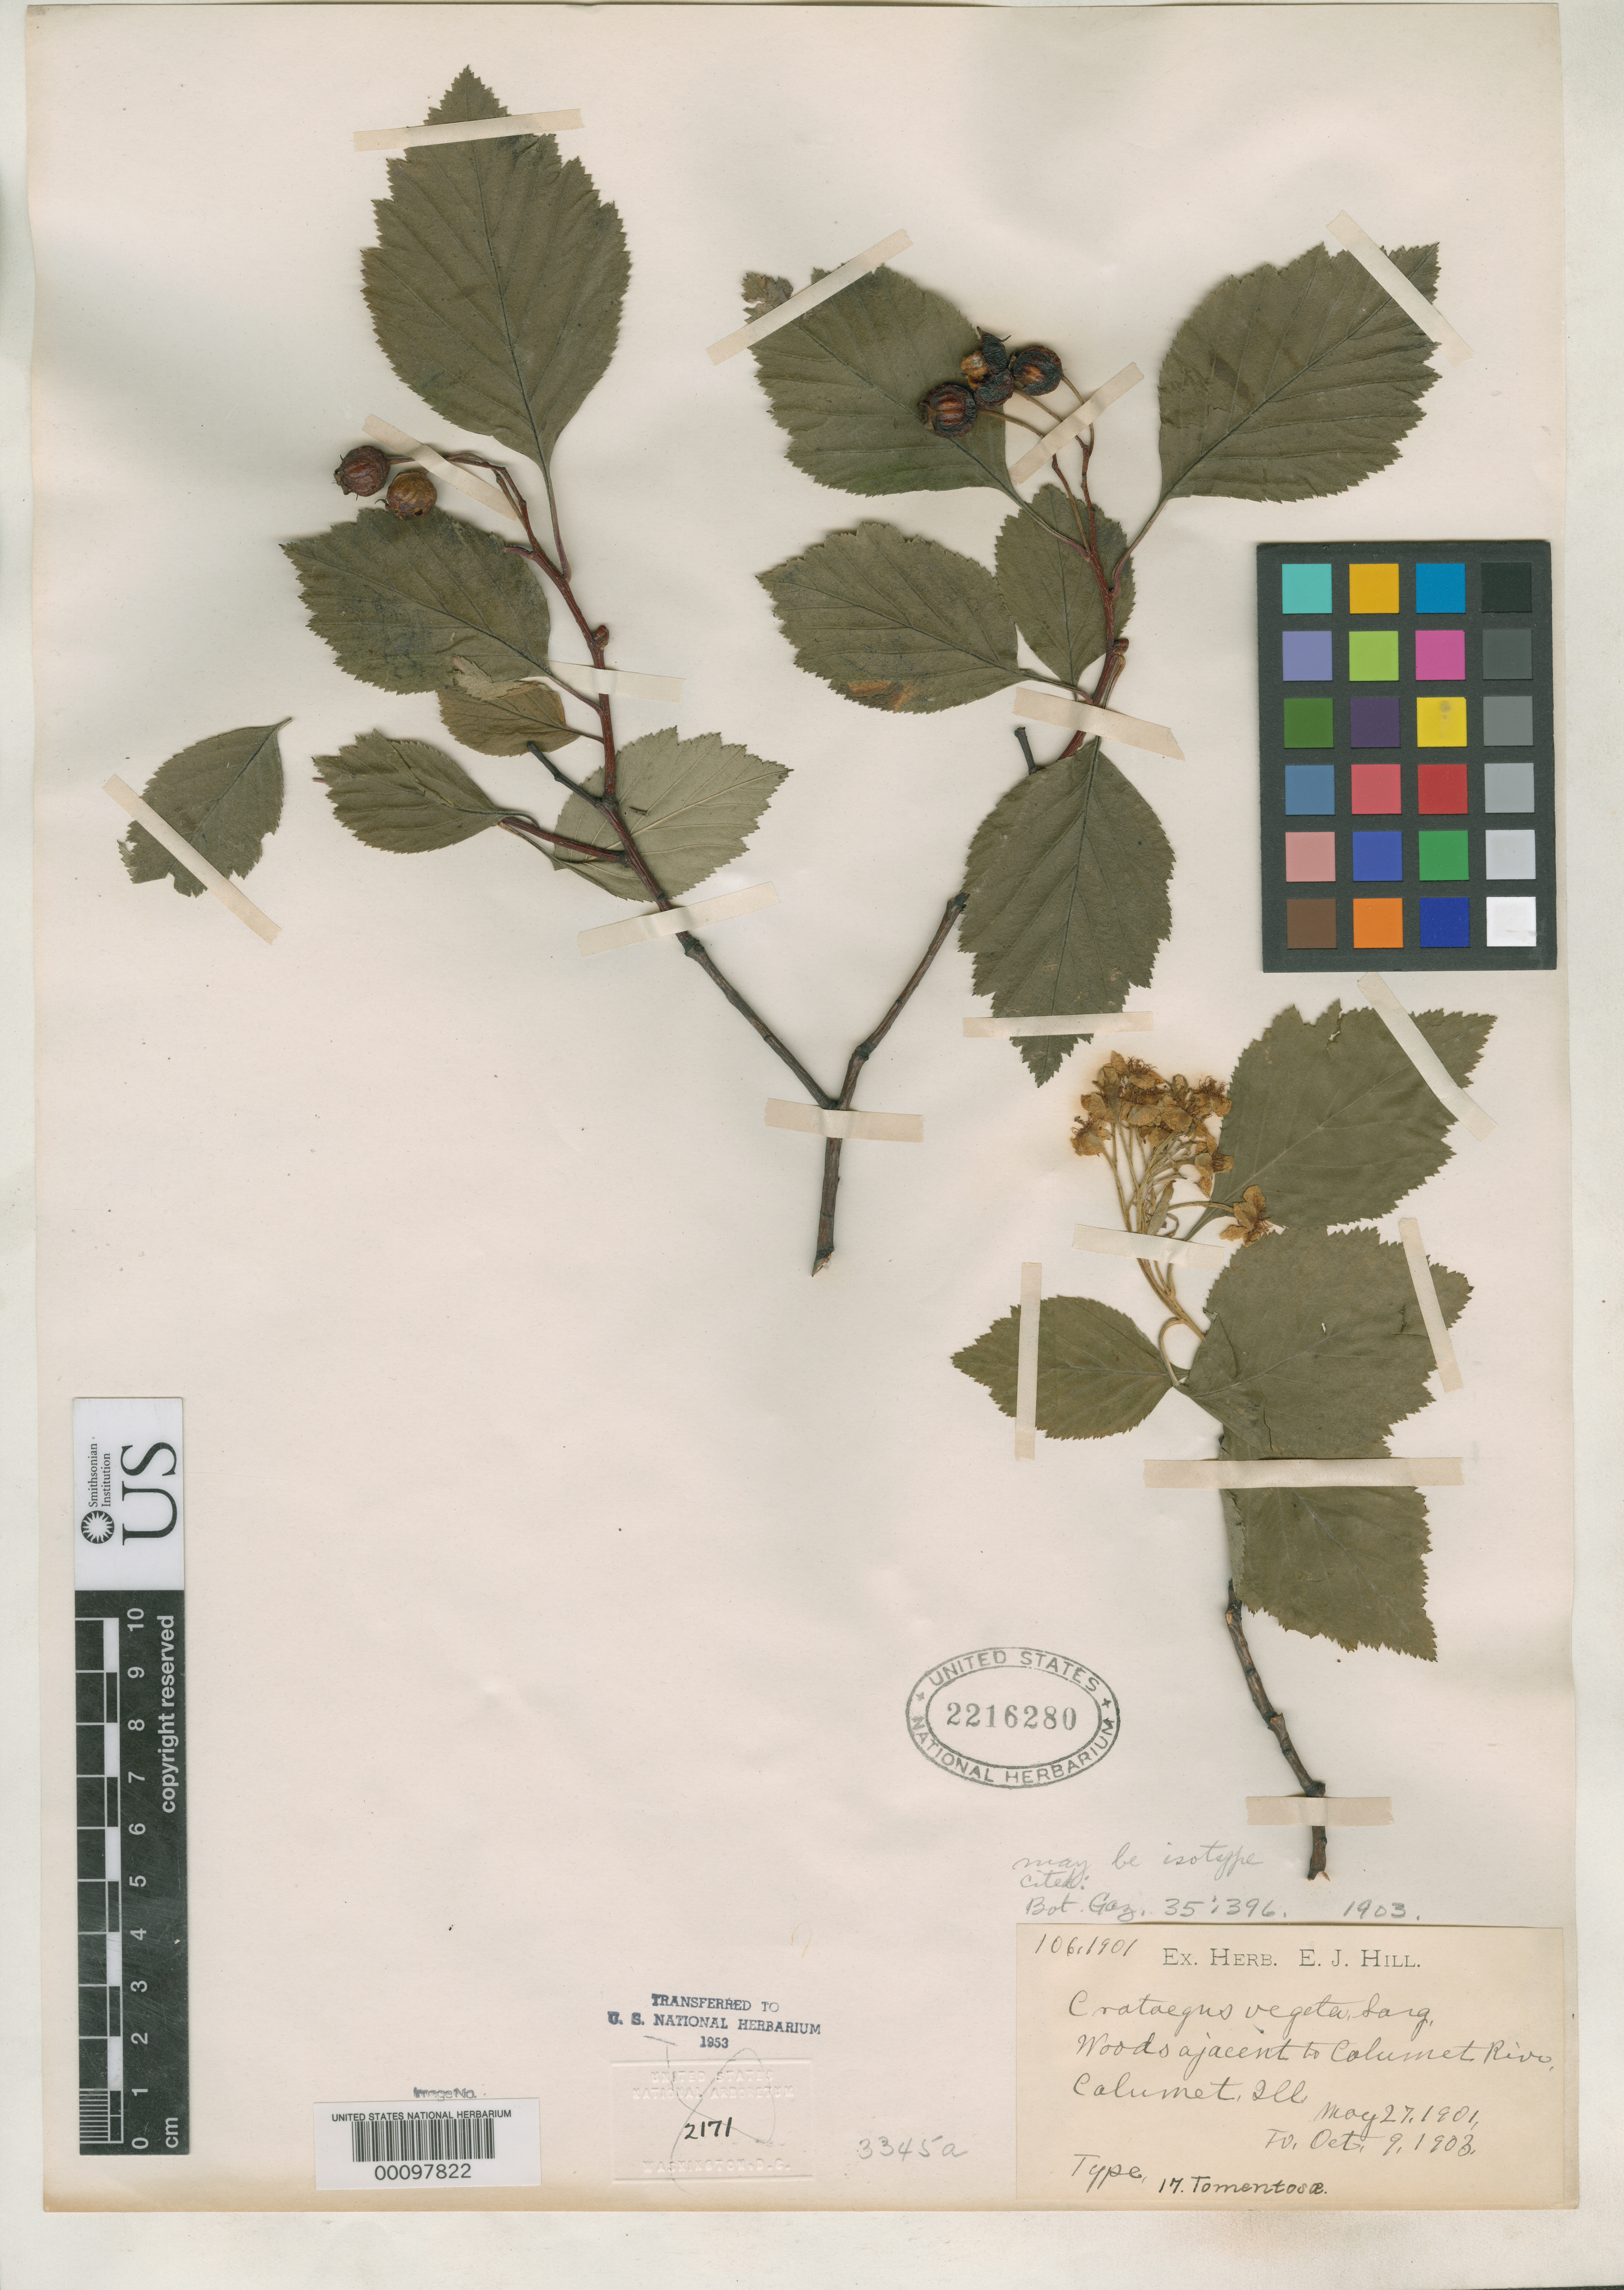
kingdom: Plantae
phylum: Tracheophyta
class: Magnoliopsida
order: Rosales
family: Rosaceae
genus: Crataegus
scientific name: Crataegus vegeta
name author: Sarg.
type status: Syntype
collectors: E. J. Hill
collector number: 106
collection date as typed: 27 May 1901 and 09 Oct 1903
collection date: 1901-05-27,1903-10-09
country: United States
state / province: Illinois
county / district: Cook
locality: Calumet.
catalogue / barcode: US 2216280